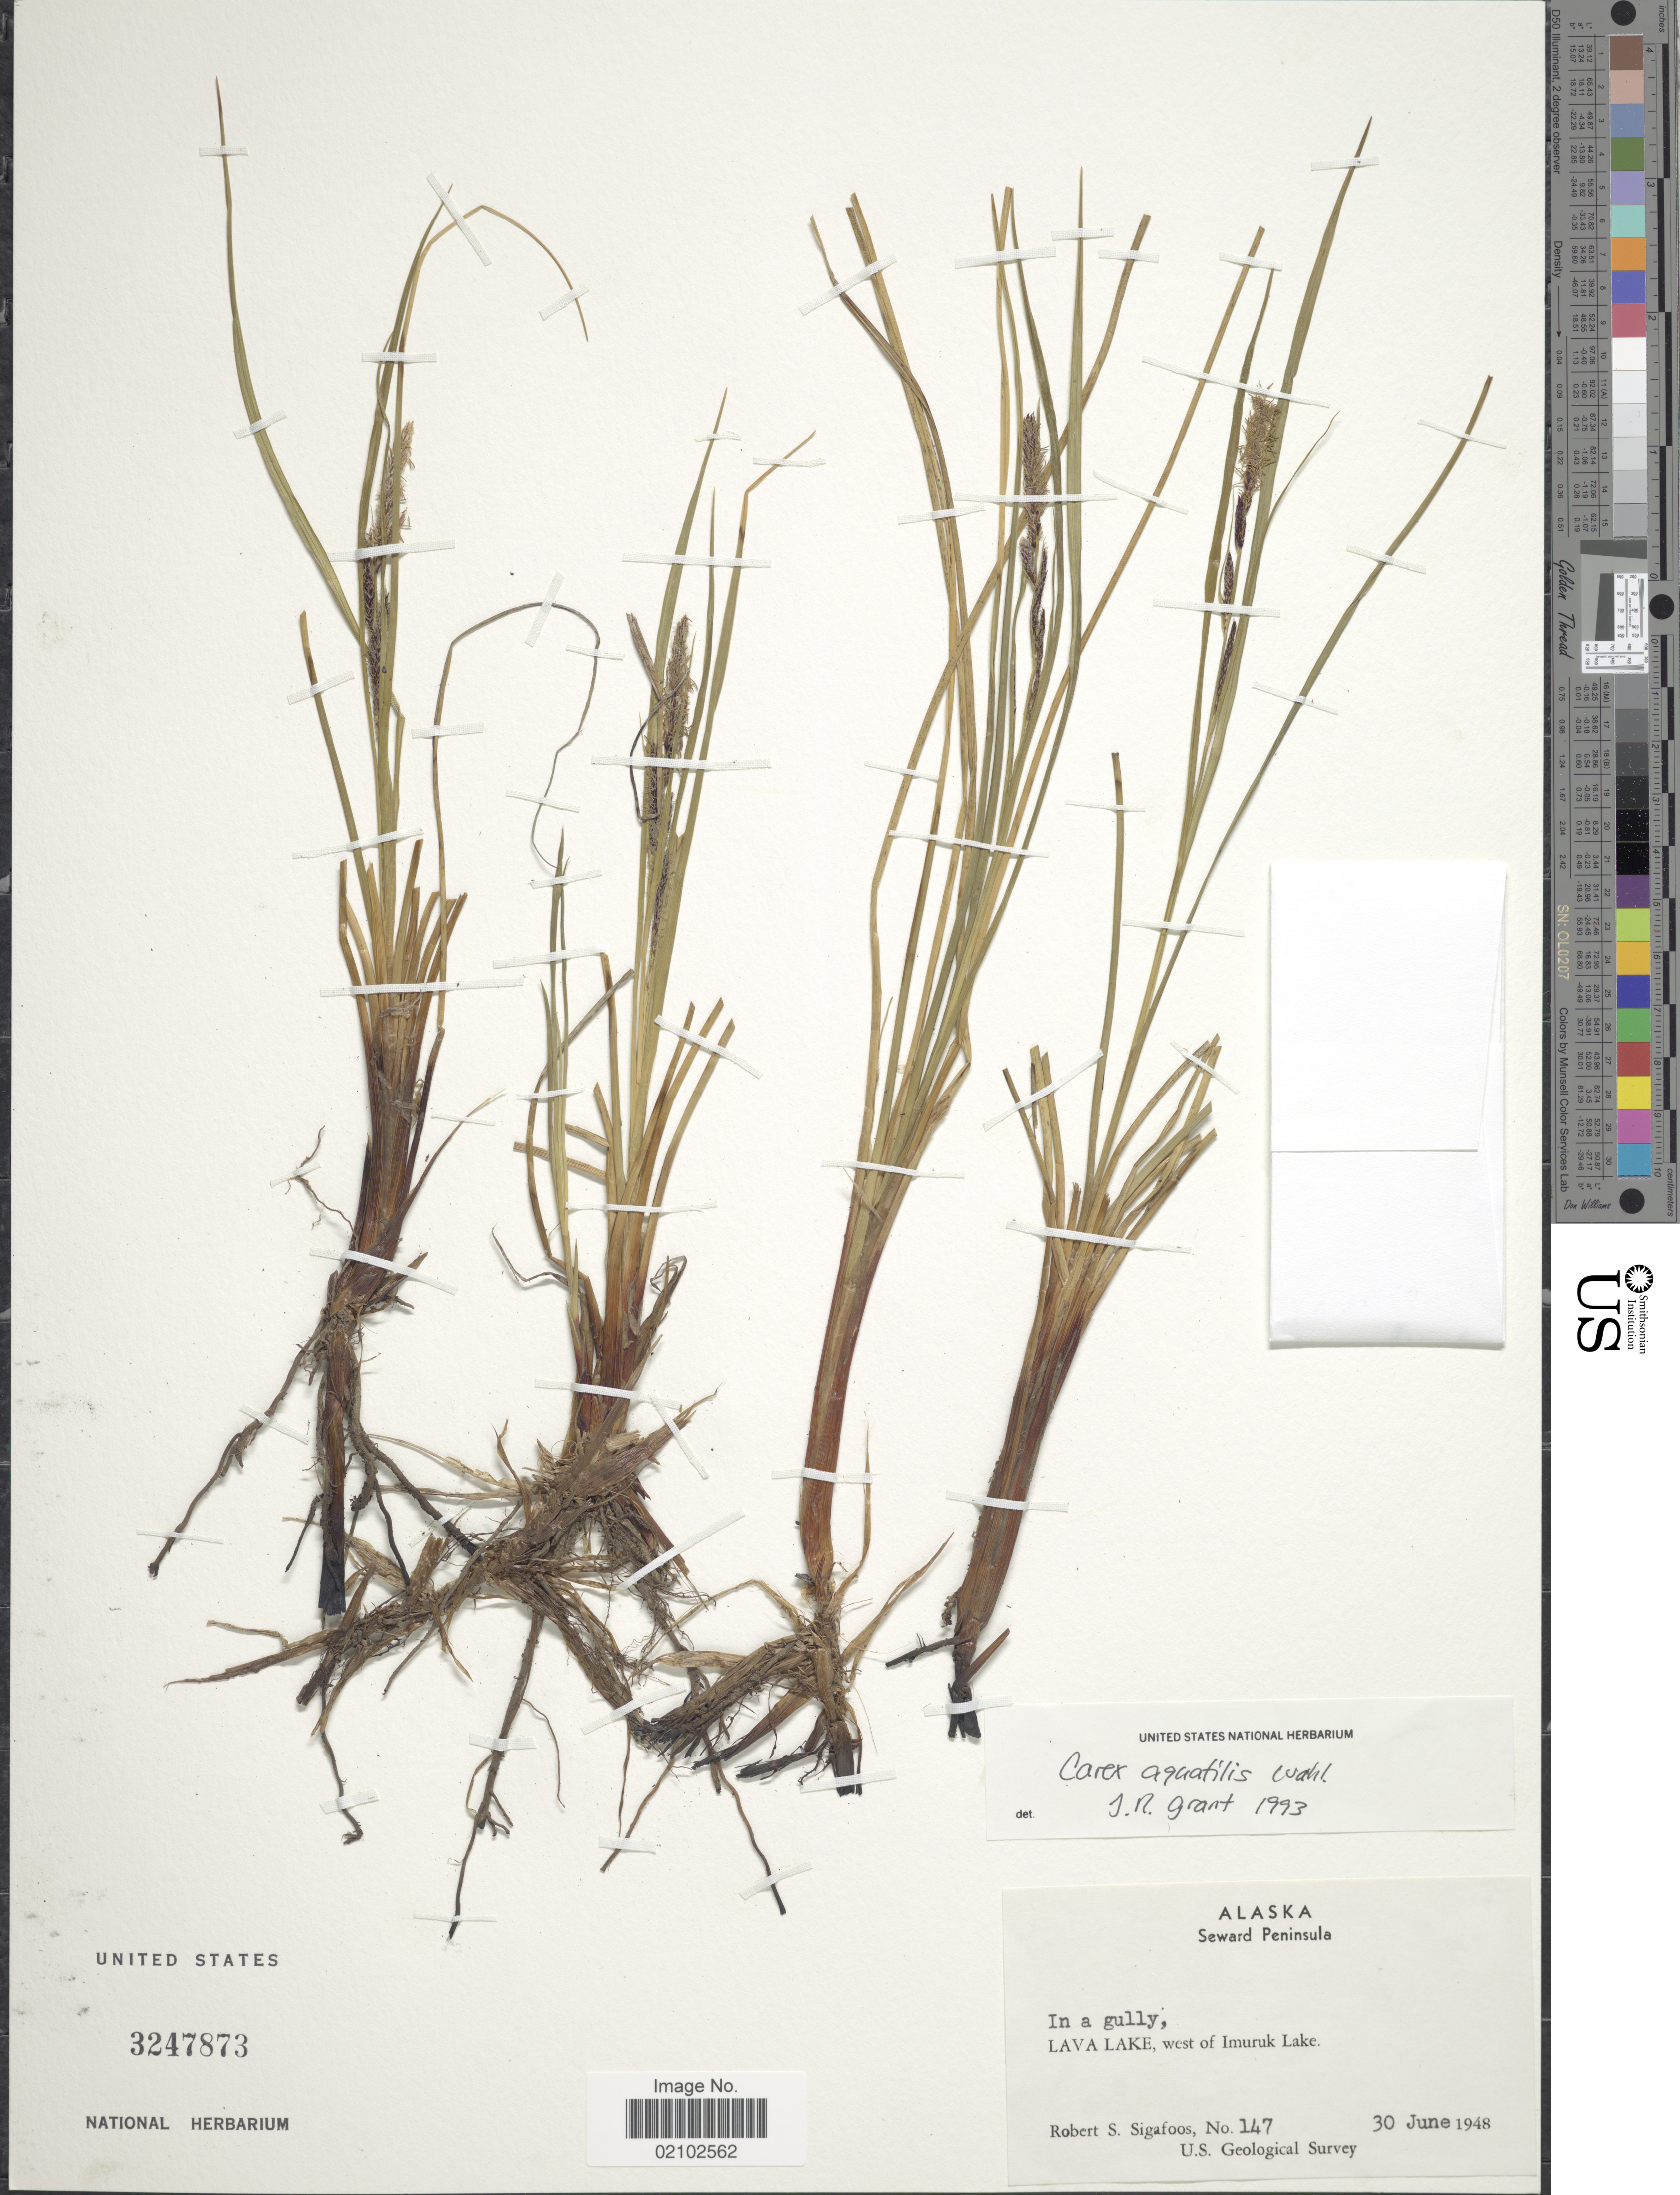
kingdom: Plantae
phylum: Tracheophyta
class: Liliopsida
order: Poales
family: Cyperaceae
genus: Carex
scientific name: Carex aquatilis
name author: Wahlenb.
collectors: R. Sigafoos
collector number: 147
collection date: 1948-06-30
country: United States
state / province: Alaska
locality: Seward Peninsula, In a gully, Lava Lake, west of Imuruk Lake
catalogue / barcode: US 3247873